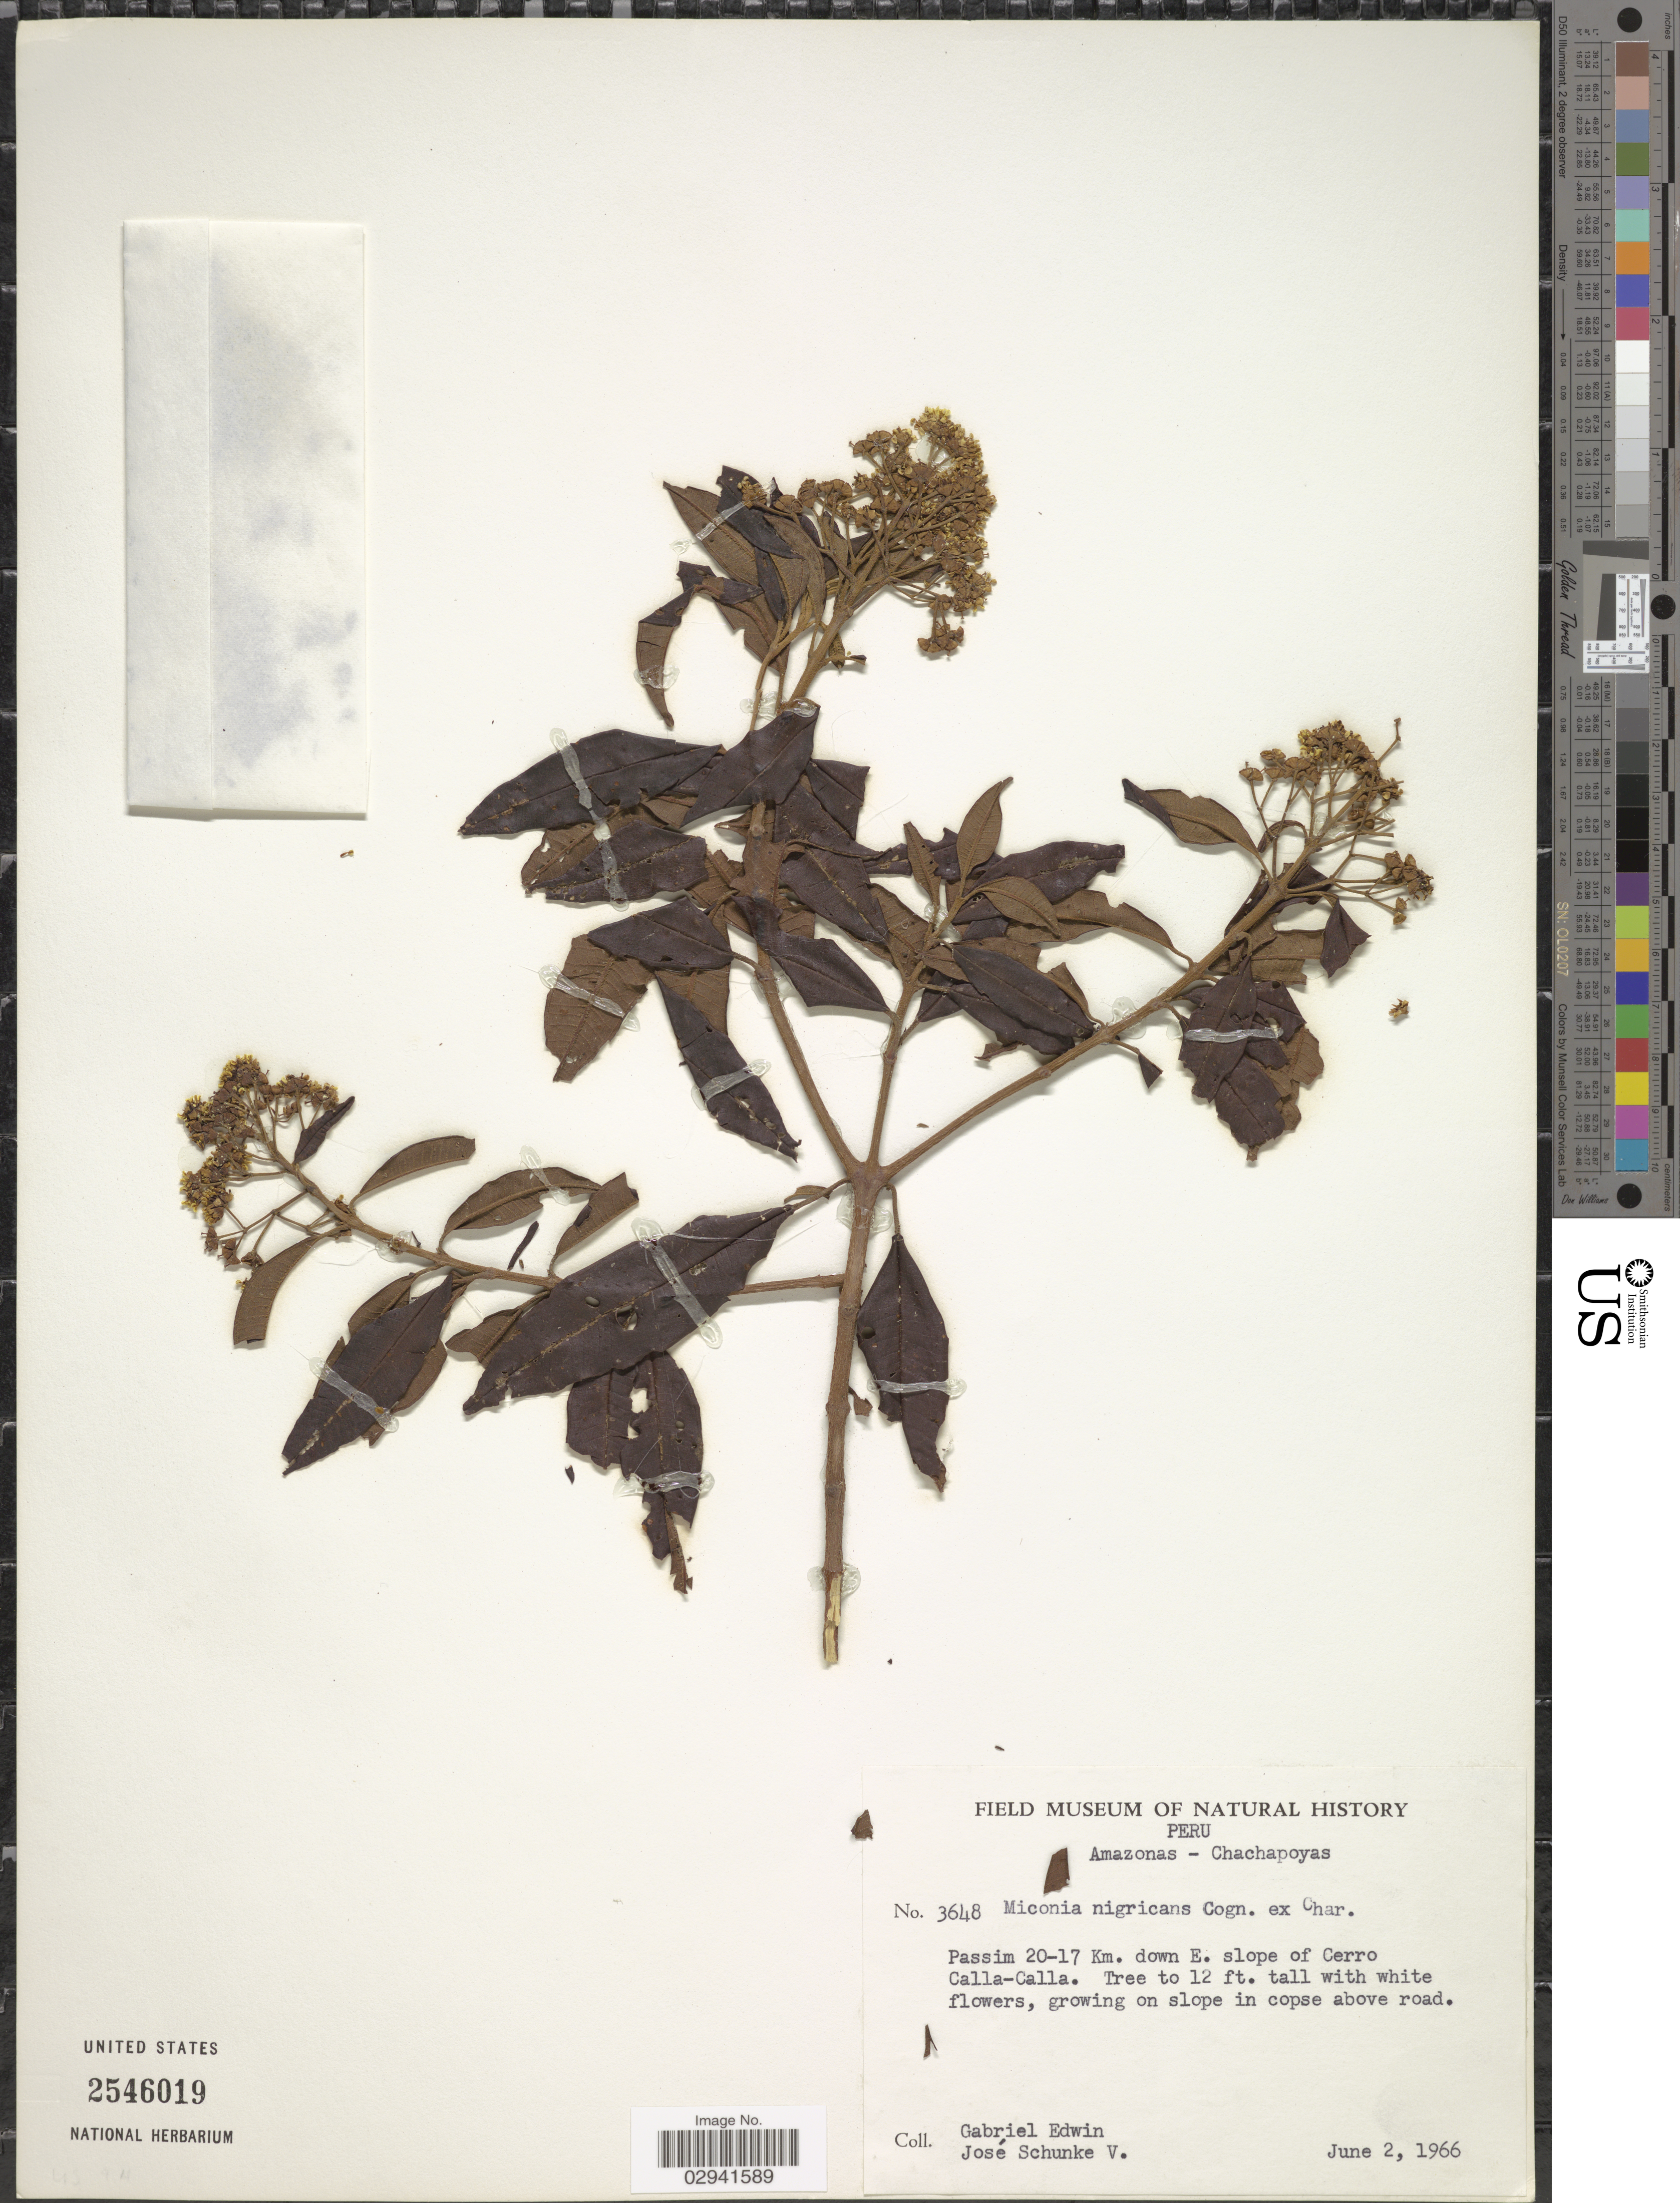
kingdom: Plantae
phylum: Tracheophyta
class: Magnoliopsida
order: Myrtales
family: Melastomataceae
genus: Miconia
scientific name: Miconia nigricans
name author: Cogn.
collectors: G. Edwin & J. Schunke Vigo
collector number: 3648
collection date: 1966-06-02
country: Peru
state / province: Amazonas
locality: Chachapoyas. Passim 20-17 Km. down E. slope of Cerro Calla-Calla. In copse above road.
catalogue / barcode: US 2546019